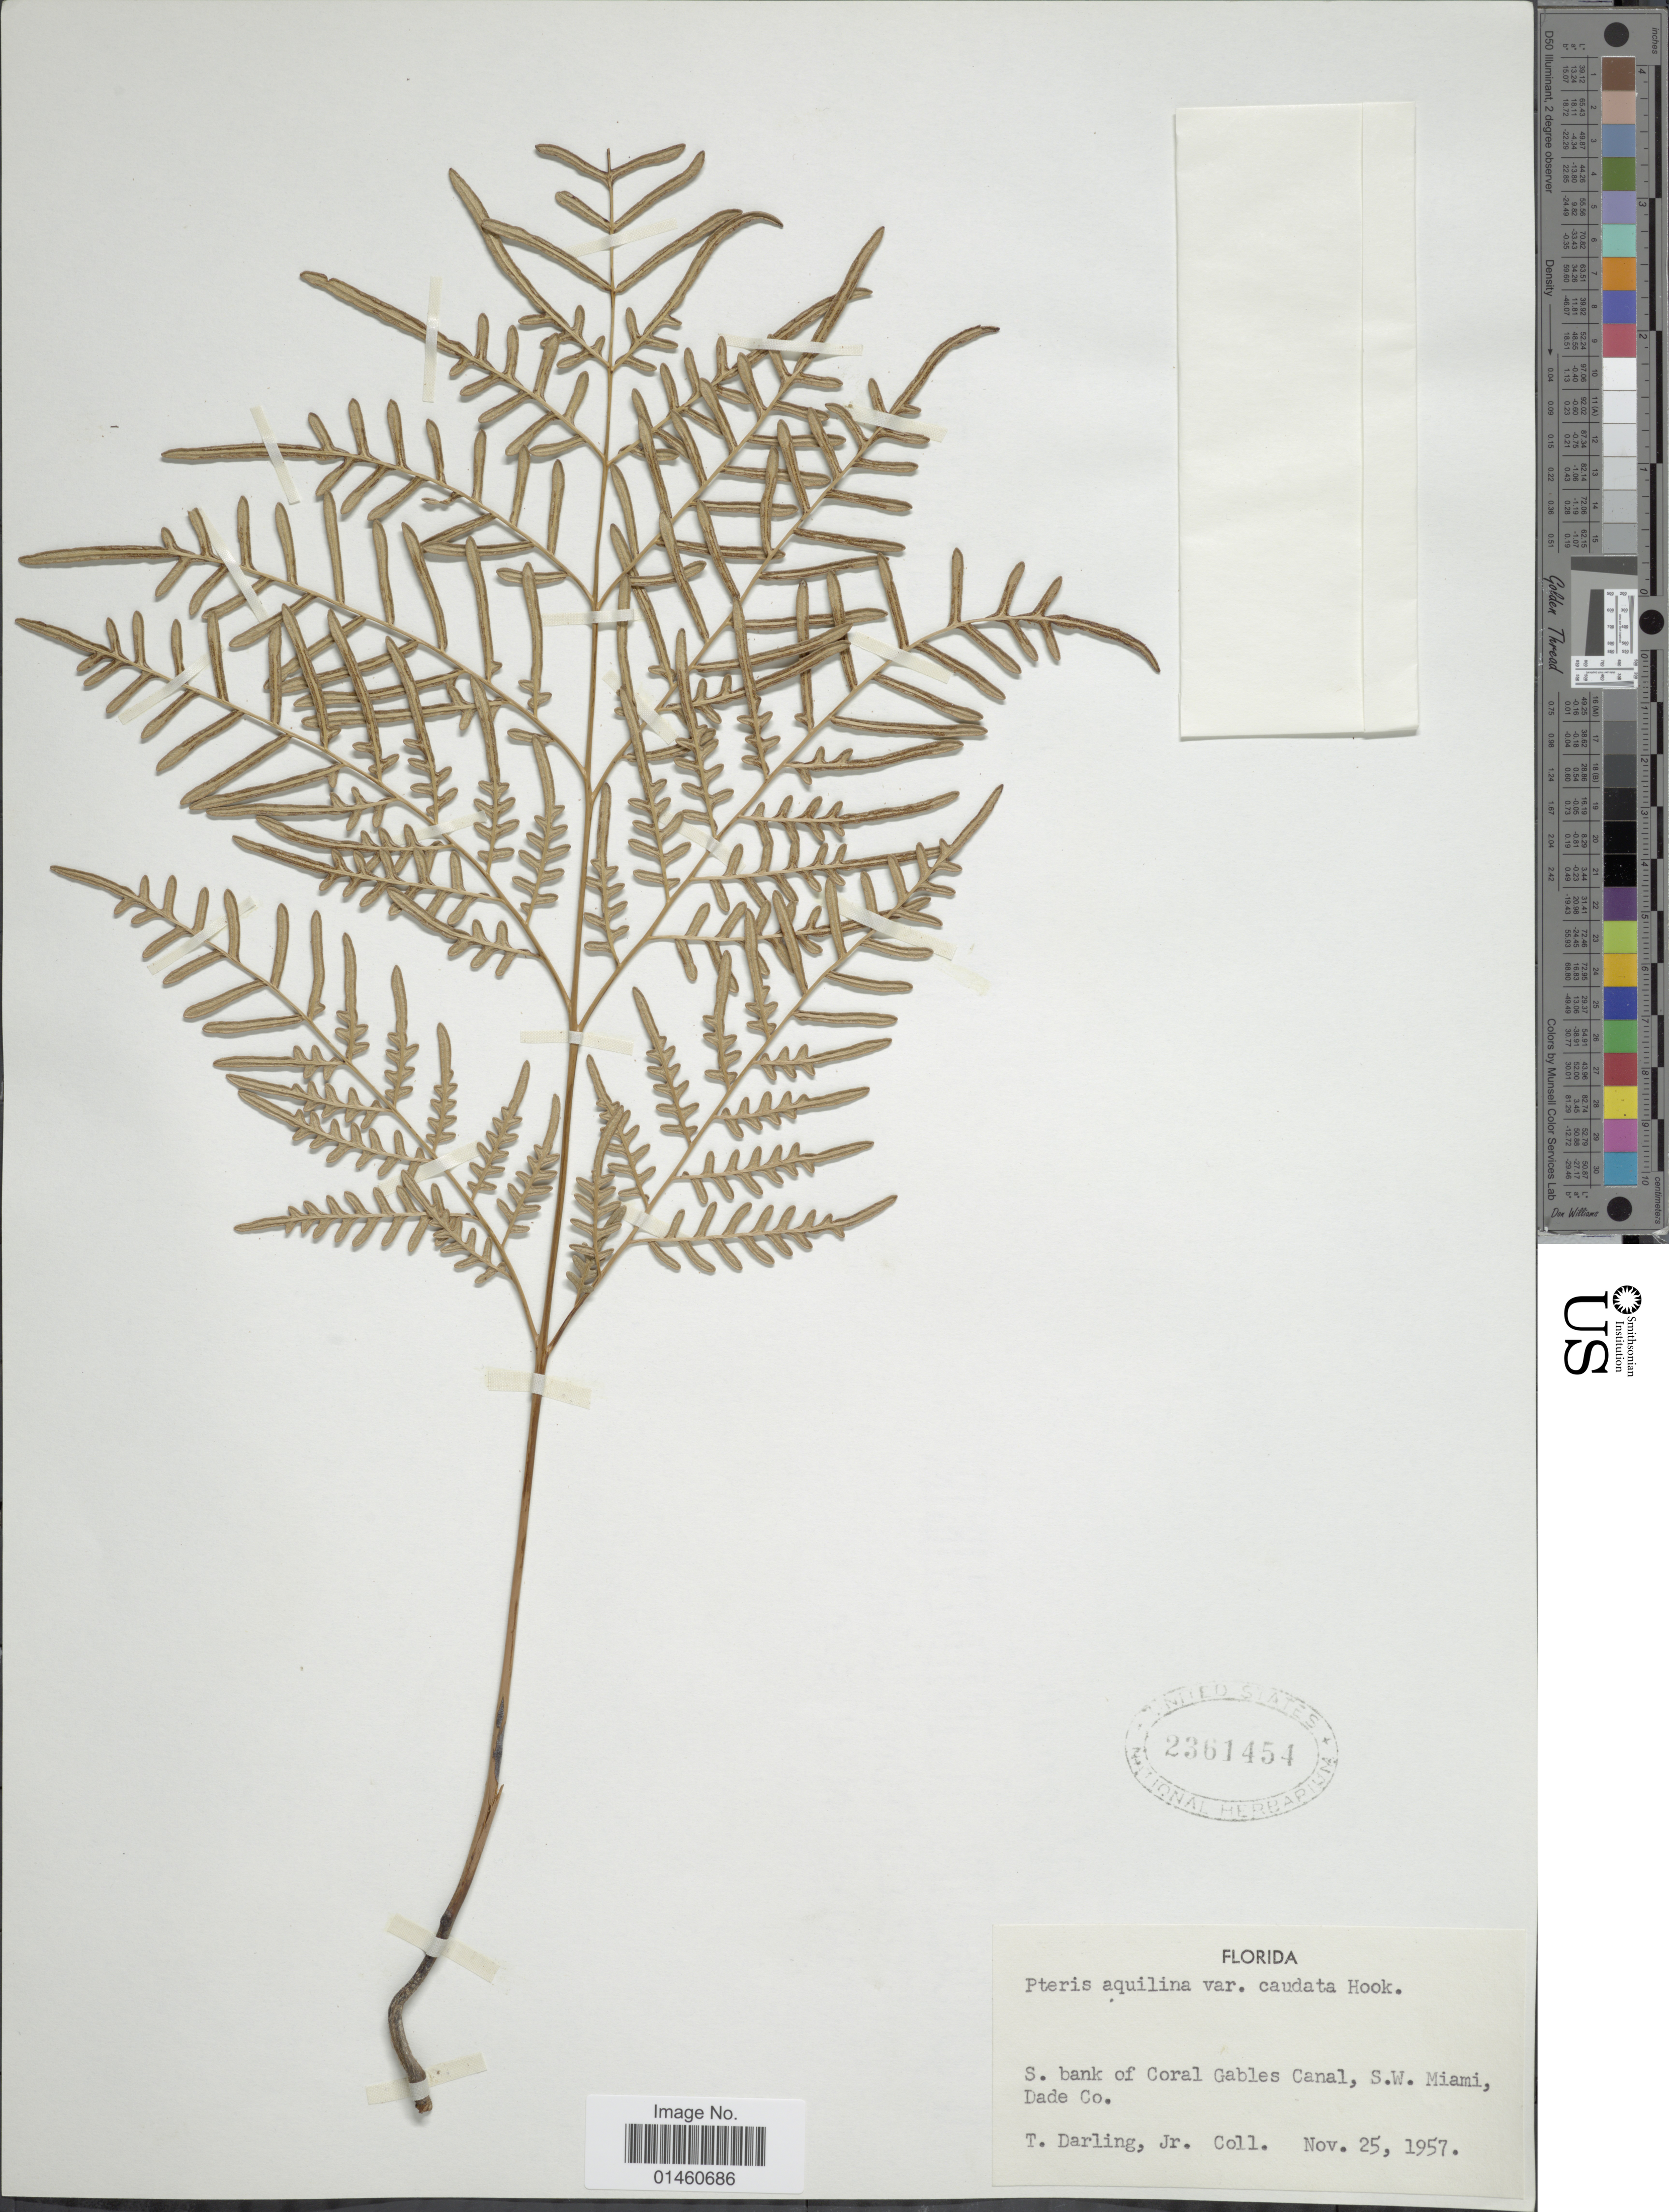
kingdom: Plantae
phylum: Tracheophyta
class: Polypodiopsida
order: Polypodiales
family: Dennstaedtiaceae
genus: Pteridium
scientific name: Pteridium caudatum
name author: (L.) Maxon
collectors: T. Darling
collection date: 1957-11-25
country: United States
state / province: Florida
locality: S. bank of Coral Gables Canal, S.W. Miami, Dade Co.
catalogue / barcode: US 2361454